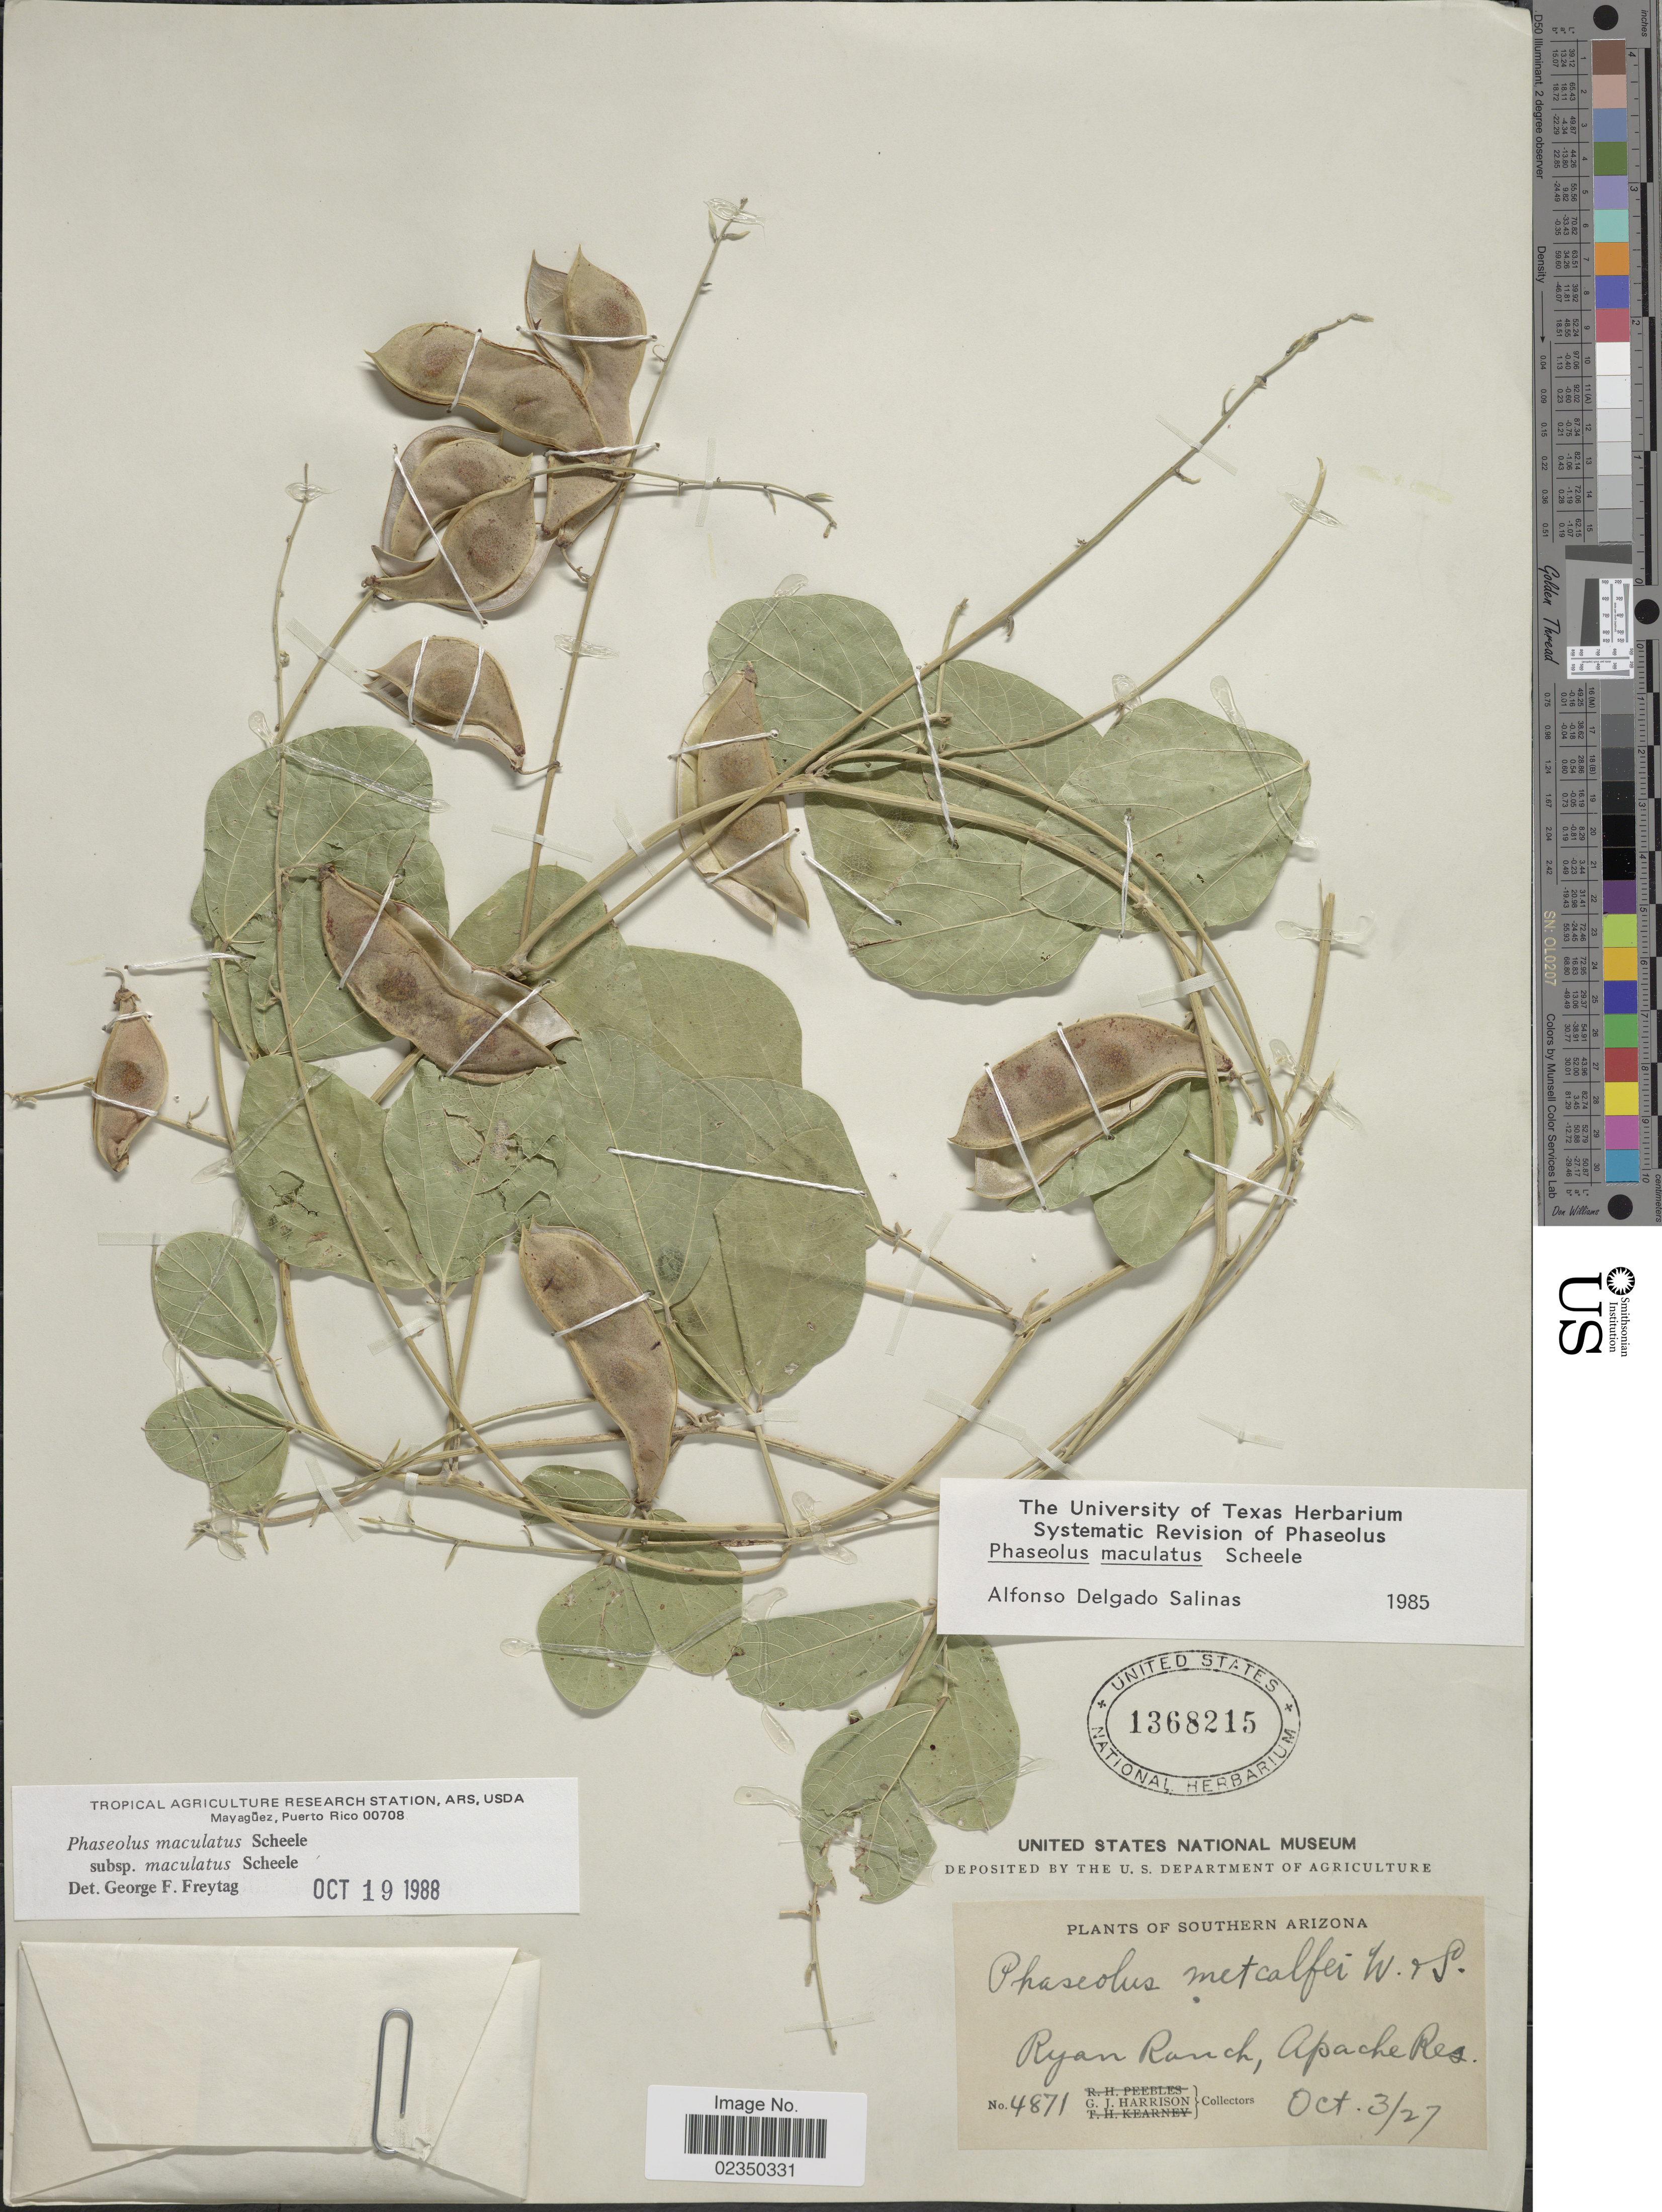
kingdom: Plantae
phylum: Tracheophyta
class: Magnoliopsida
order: Fabales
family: Fabaceae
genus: Phaseolus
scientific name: Phaseolus maculatus subsp. maculatus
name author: Scheele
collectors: G. J. Harrison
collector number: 4871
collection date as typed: Transcribed d/m/y: 3/10/27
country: United States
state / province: Arizona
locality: Southern Arizona, Ryan Ranch, Apache Res.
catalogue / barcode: US 1368215